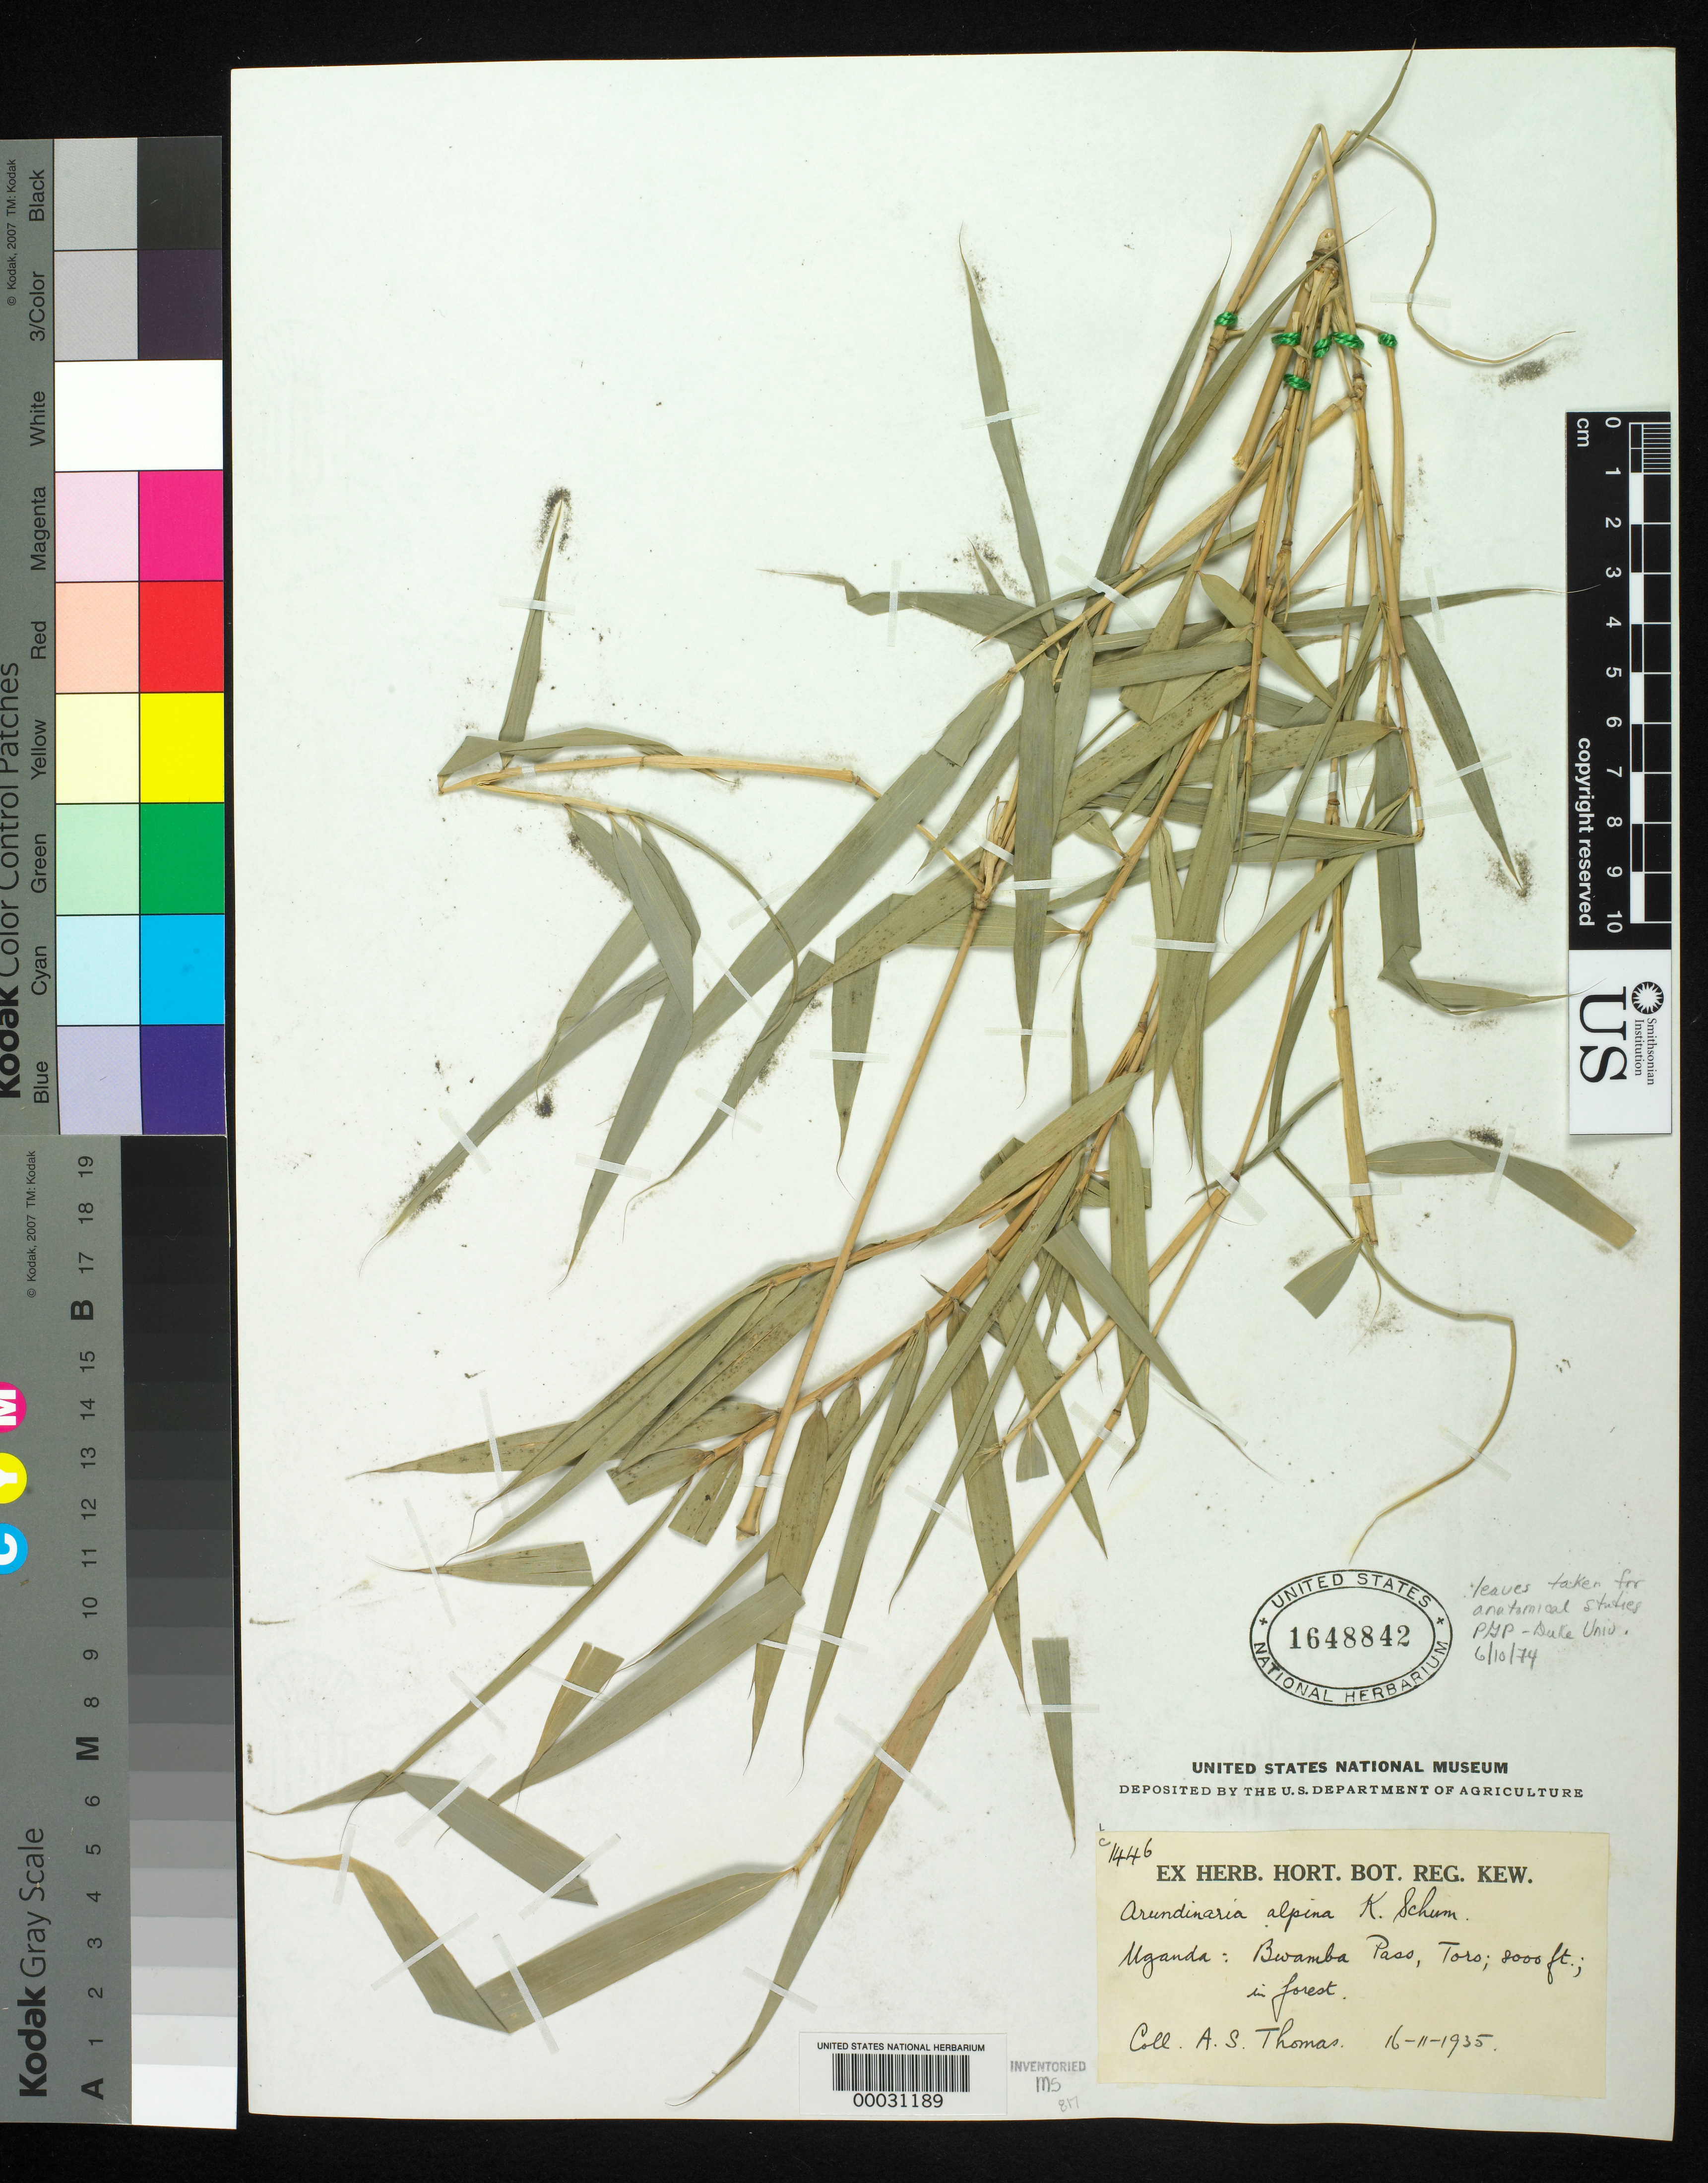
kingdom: Plantae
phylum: Tracheophyta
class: Liliopsida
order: Poales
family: Poaceae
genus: Oldeania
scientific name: Oldeania alpina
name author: (K. Schum.) Stapleton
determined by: Poaceae Reorganization Project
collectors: A. Thomas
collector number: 1446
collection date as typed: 16 Nov 1935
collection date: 1935-11-16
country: Uganda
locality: Bwamba pass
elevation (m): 2438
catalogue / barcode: US 1648842